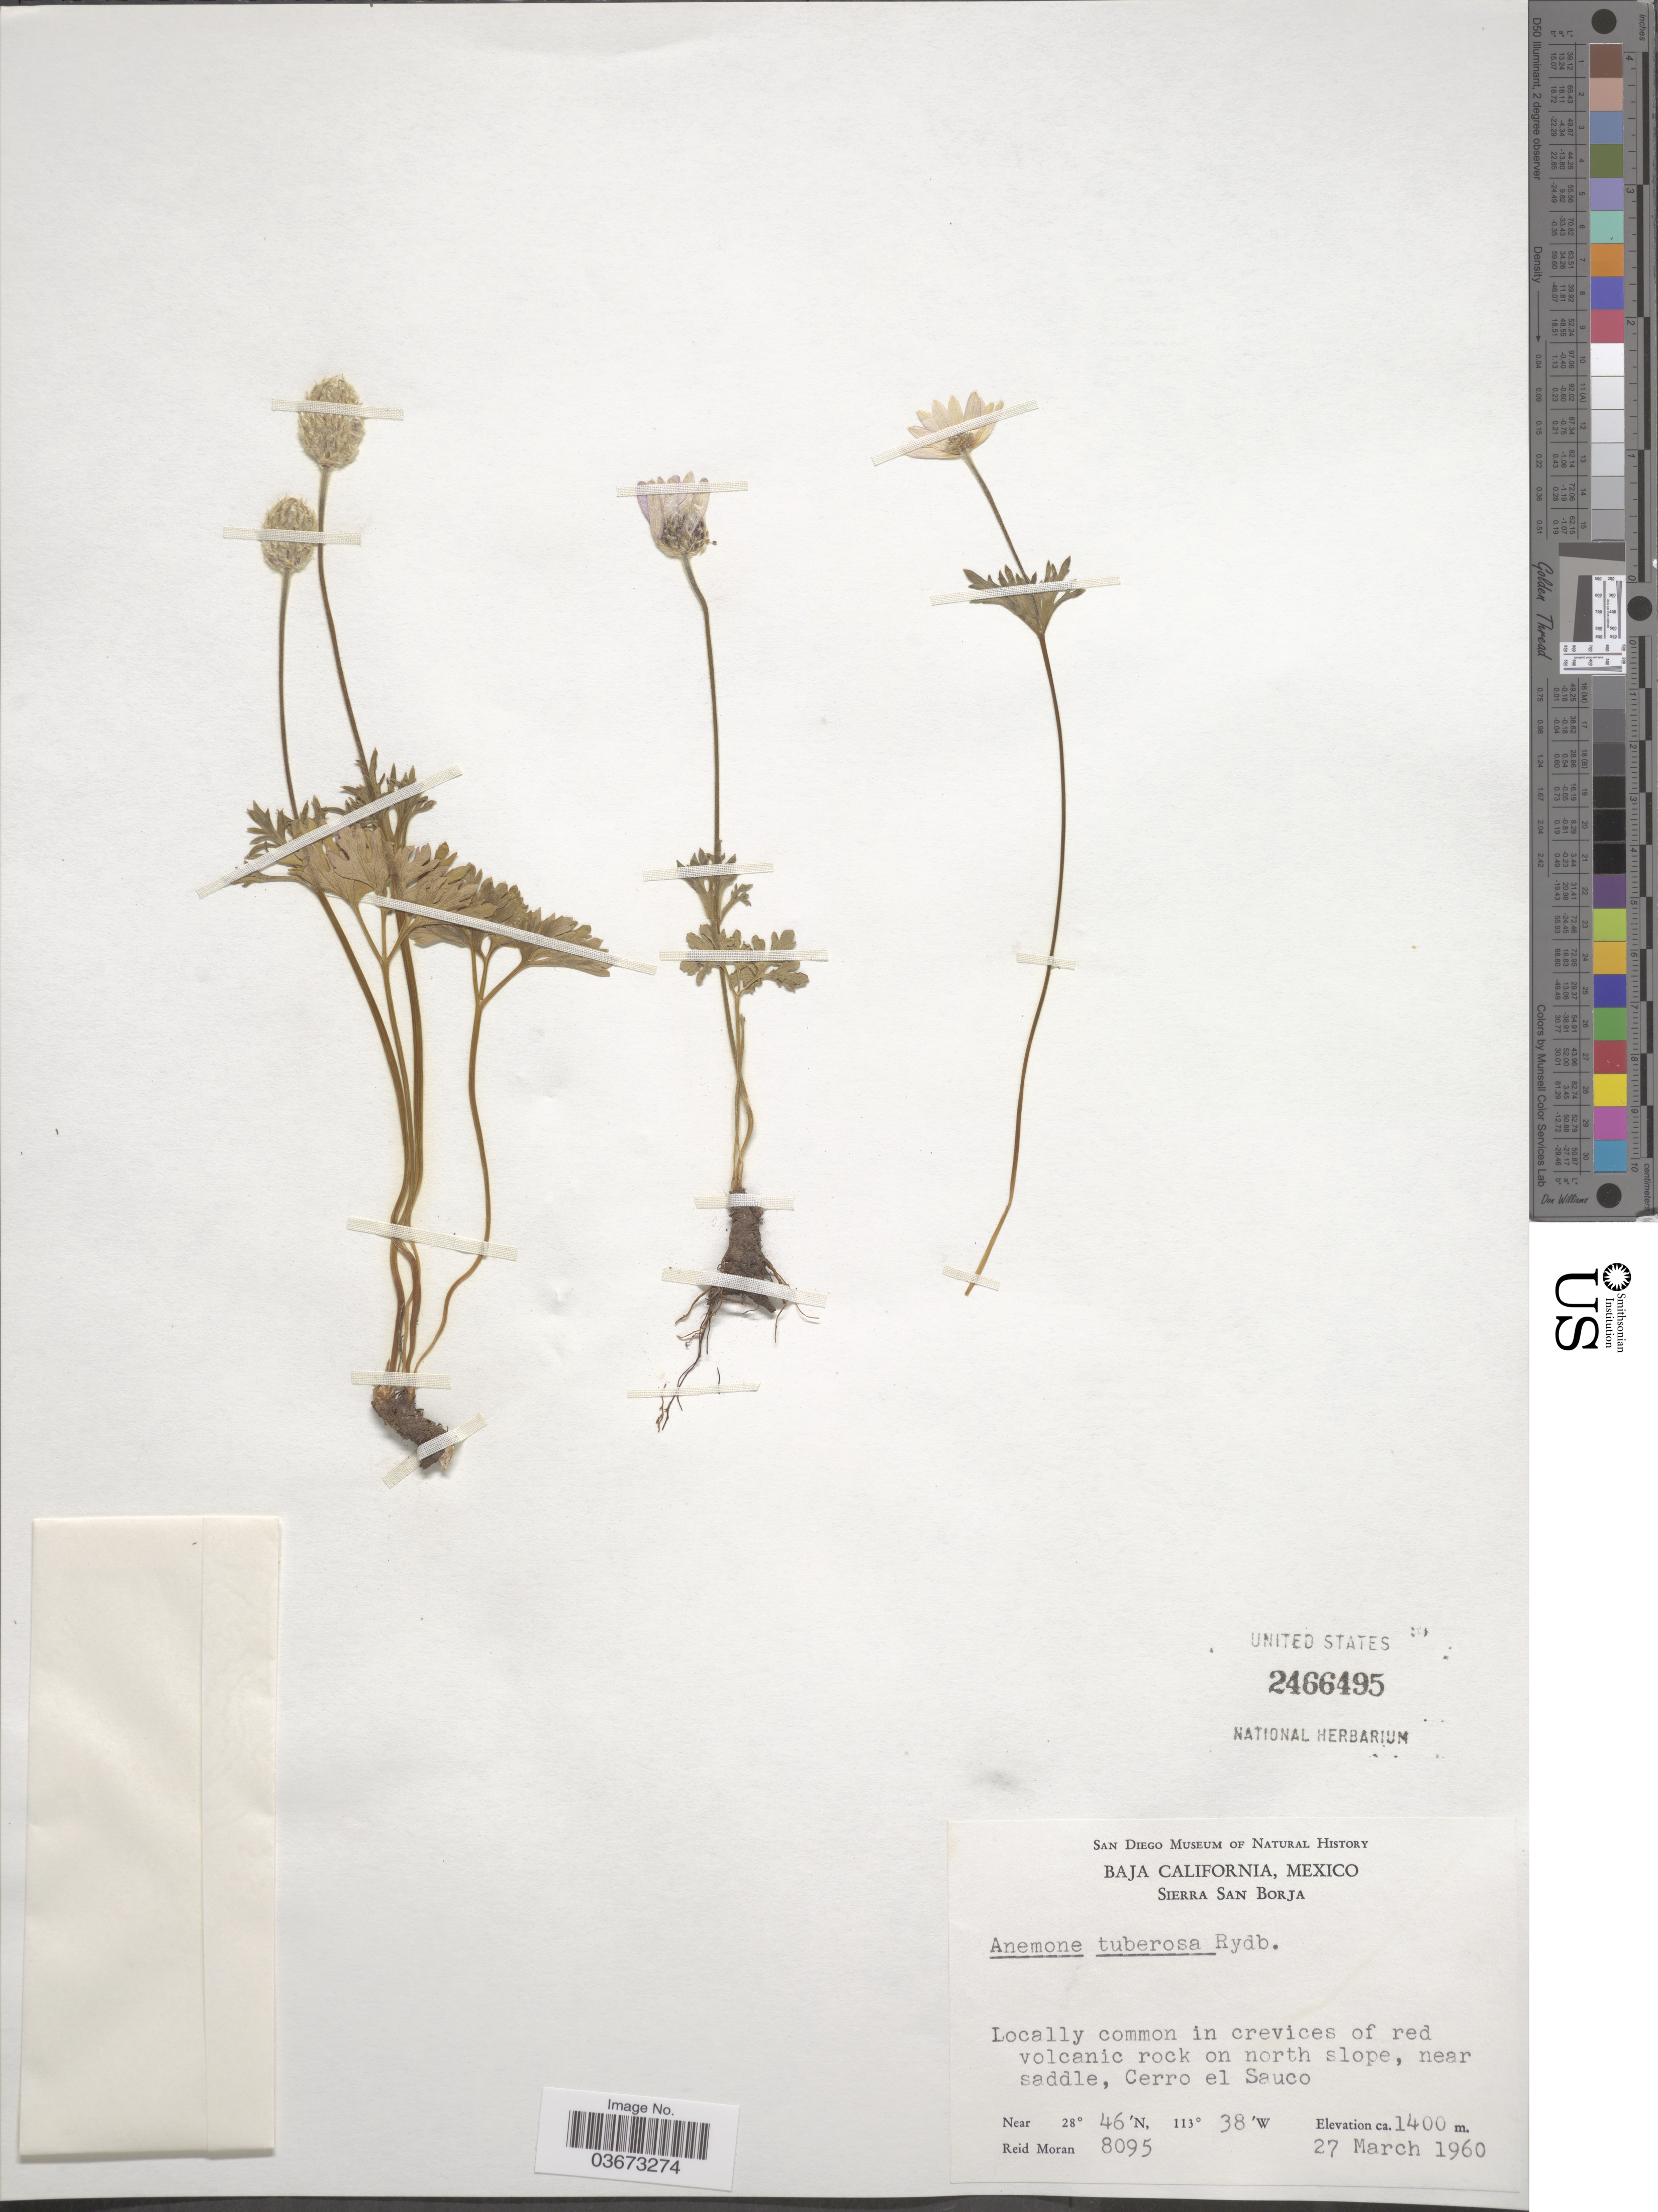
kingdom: Plantae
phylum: Tracheophyta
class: Magnoliopsida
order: Ranunculales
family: Ranunculaceae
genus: Anemone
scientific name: Anemone tuberosa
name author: Rydb.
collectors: R. Moran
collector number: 8095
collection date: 1960-03-27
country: Mexico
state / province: Baja California Norte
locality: Sierra San Borja. Near saddle, Cerro el Sauco.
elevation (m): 1400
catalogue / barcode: US 2466495